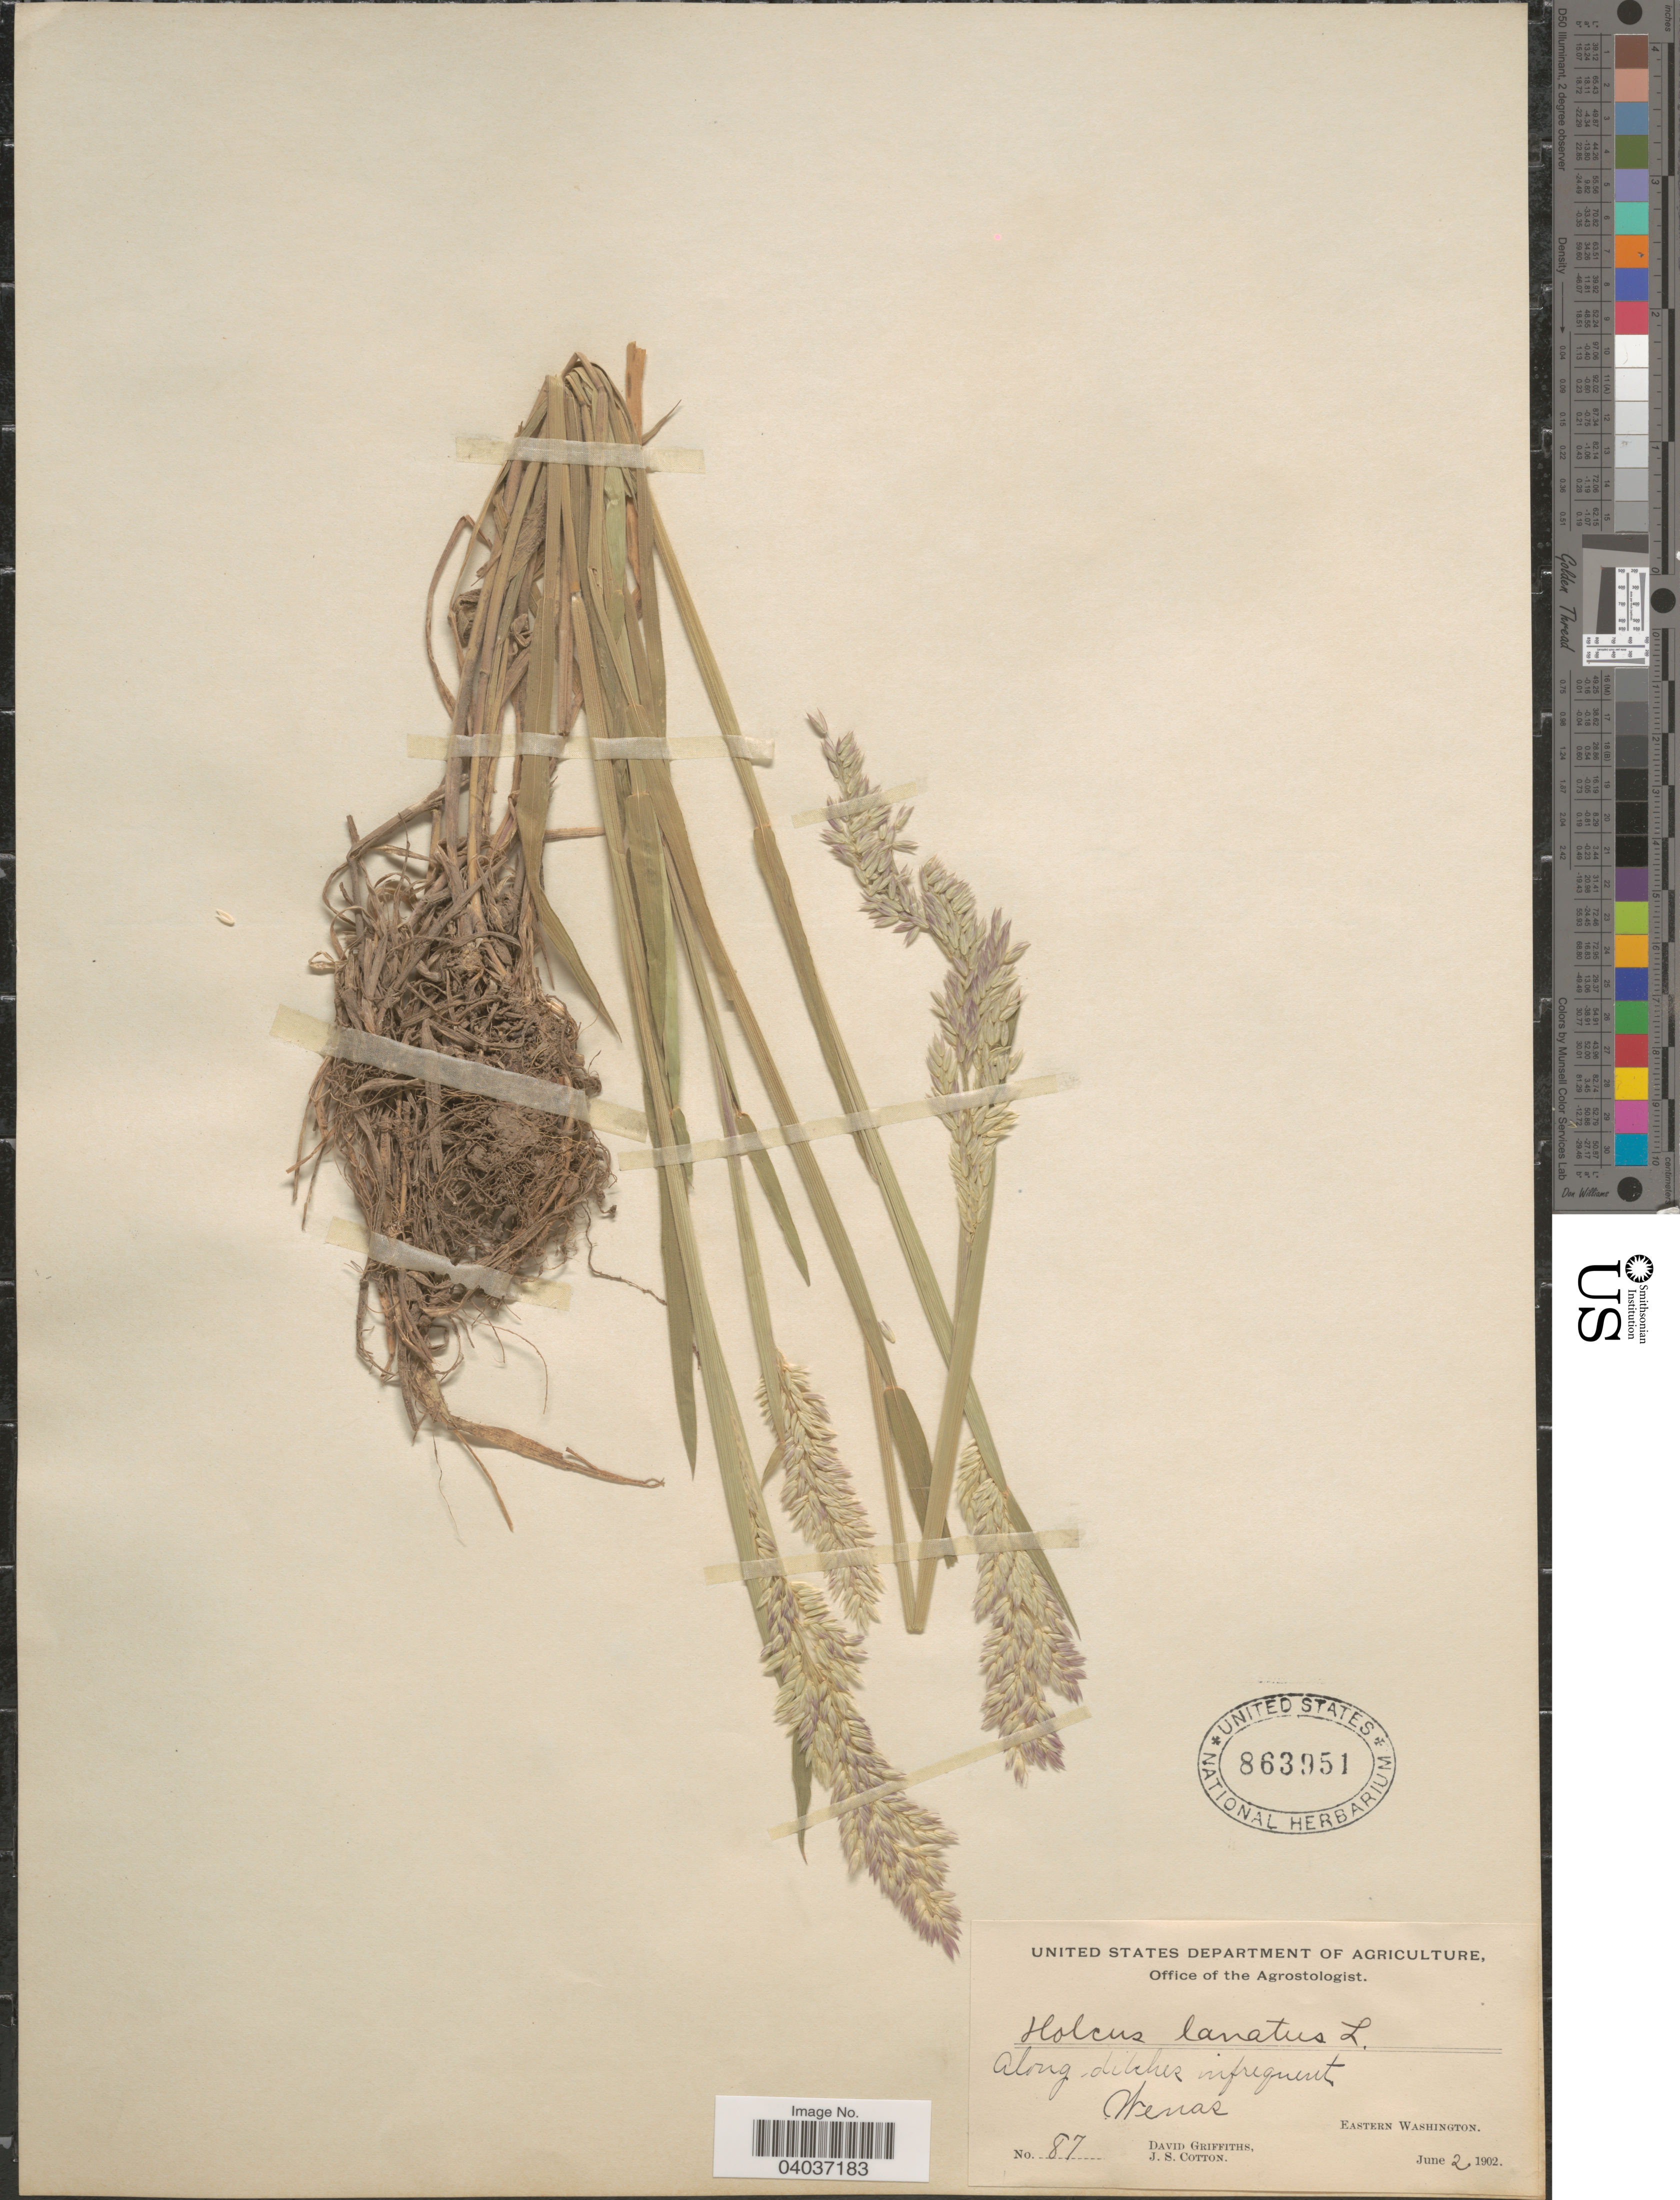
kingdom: Plantae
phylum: Tracheophyta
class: Liliopsida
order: Poales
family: Poaceae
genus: Holcus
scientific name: Holcus lanatus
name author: L.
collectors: D. Griffiths & J. S. Cotton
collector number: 87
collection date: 1902-06-02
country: United States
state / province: Washington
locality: Wenas, Eastern Washington.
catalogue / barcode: US 863951